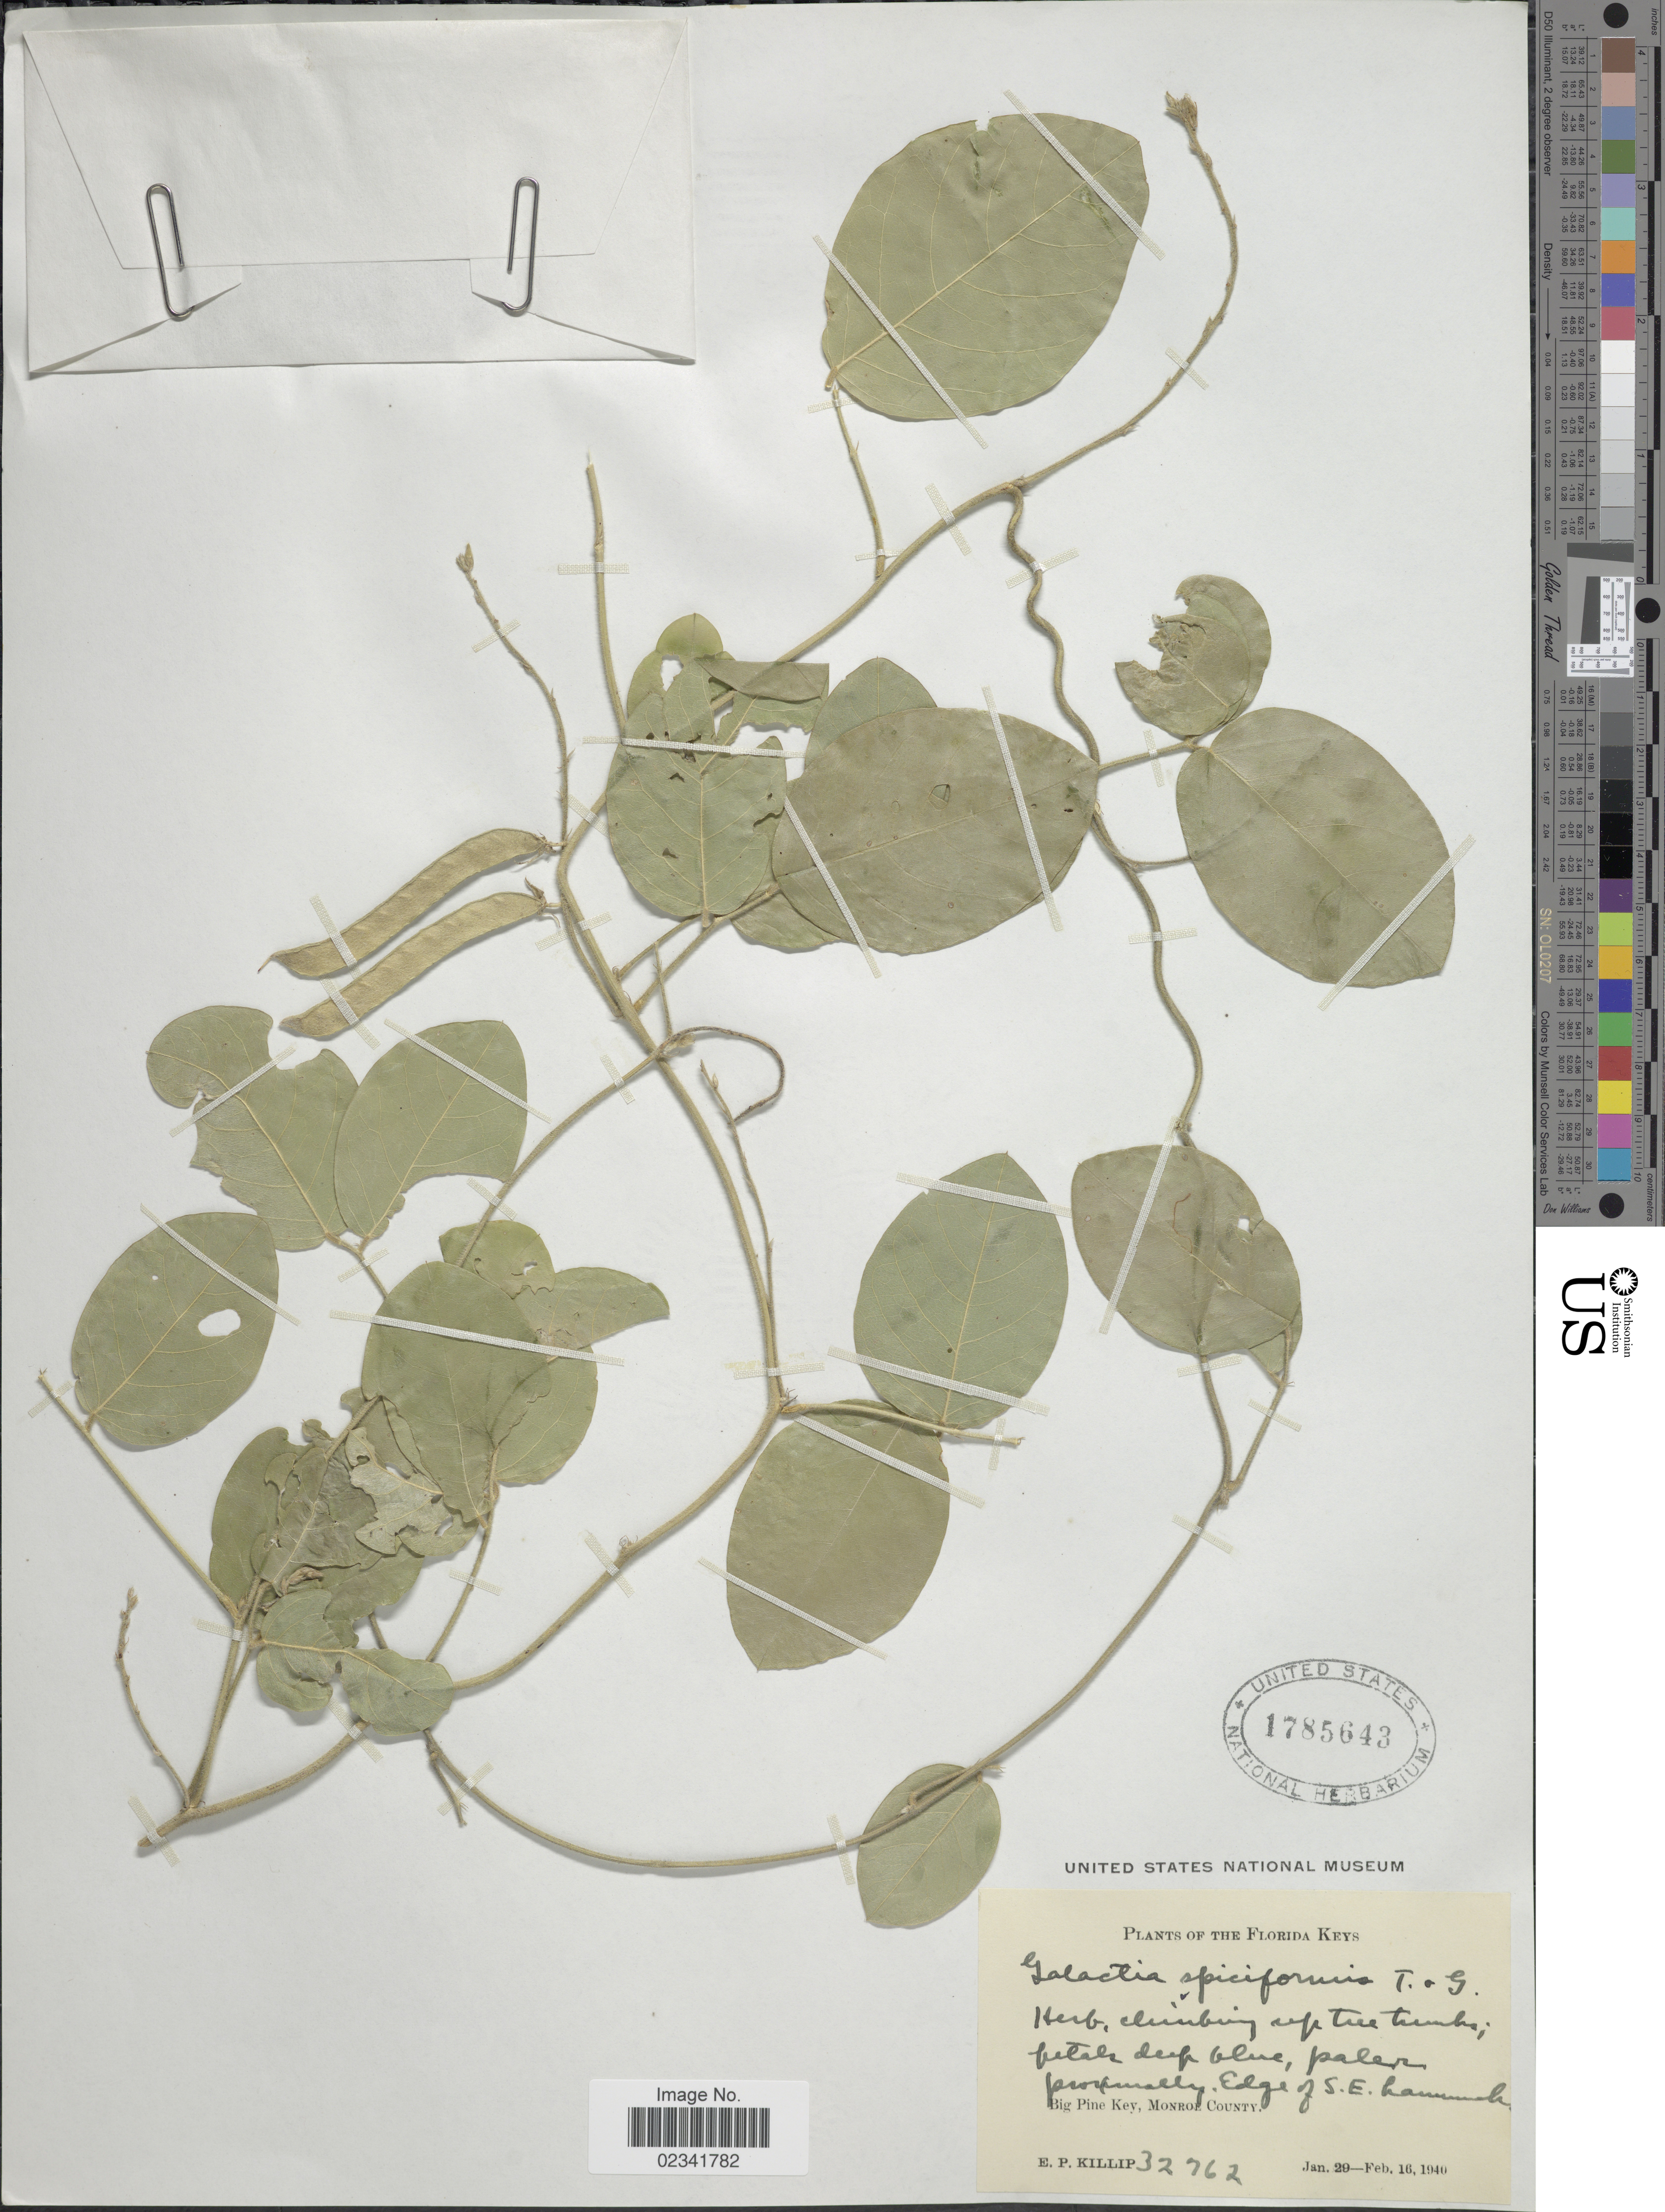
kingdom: Plantae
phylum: Tracheophyta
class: Magnoliopsida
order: Fabales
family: Fabaceae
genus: Galactia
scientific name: Galactia spiciformis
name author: Torr. & A. Gray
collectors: E. P. Killip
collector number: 32762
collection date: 1940-01-29/1940-02-16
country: United States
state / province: Florida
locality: The Florida Keys, Edge of S.E. hammock, Big Pine Key, Monroe County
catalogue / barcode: US 1785643